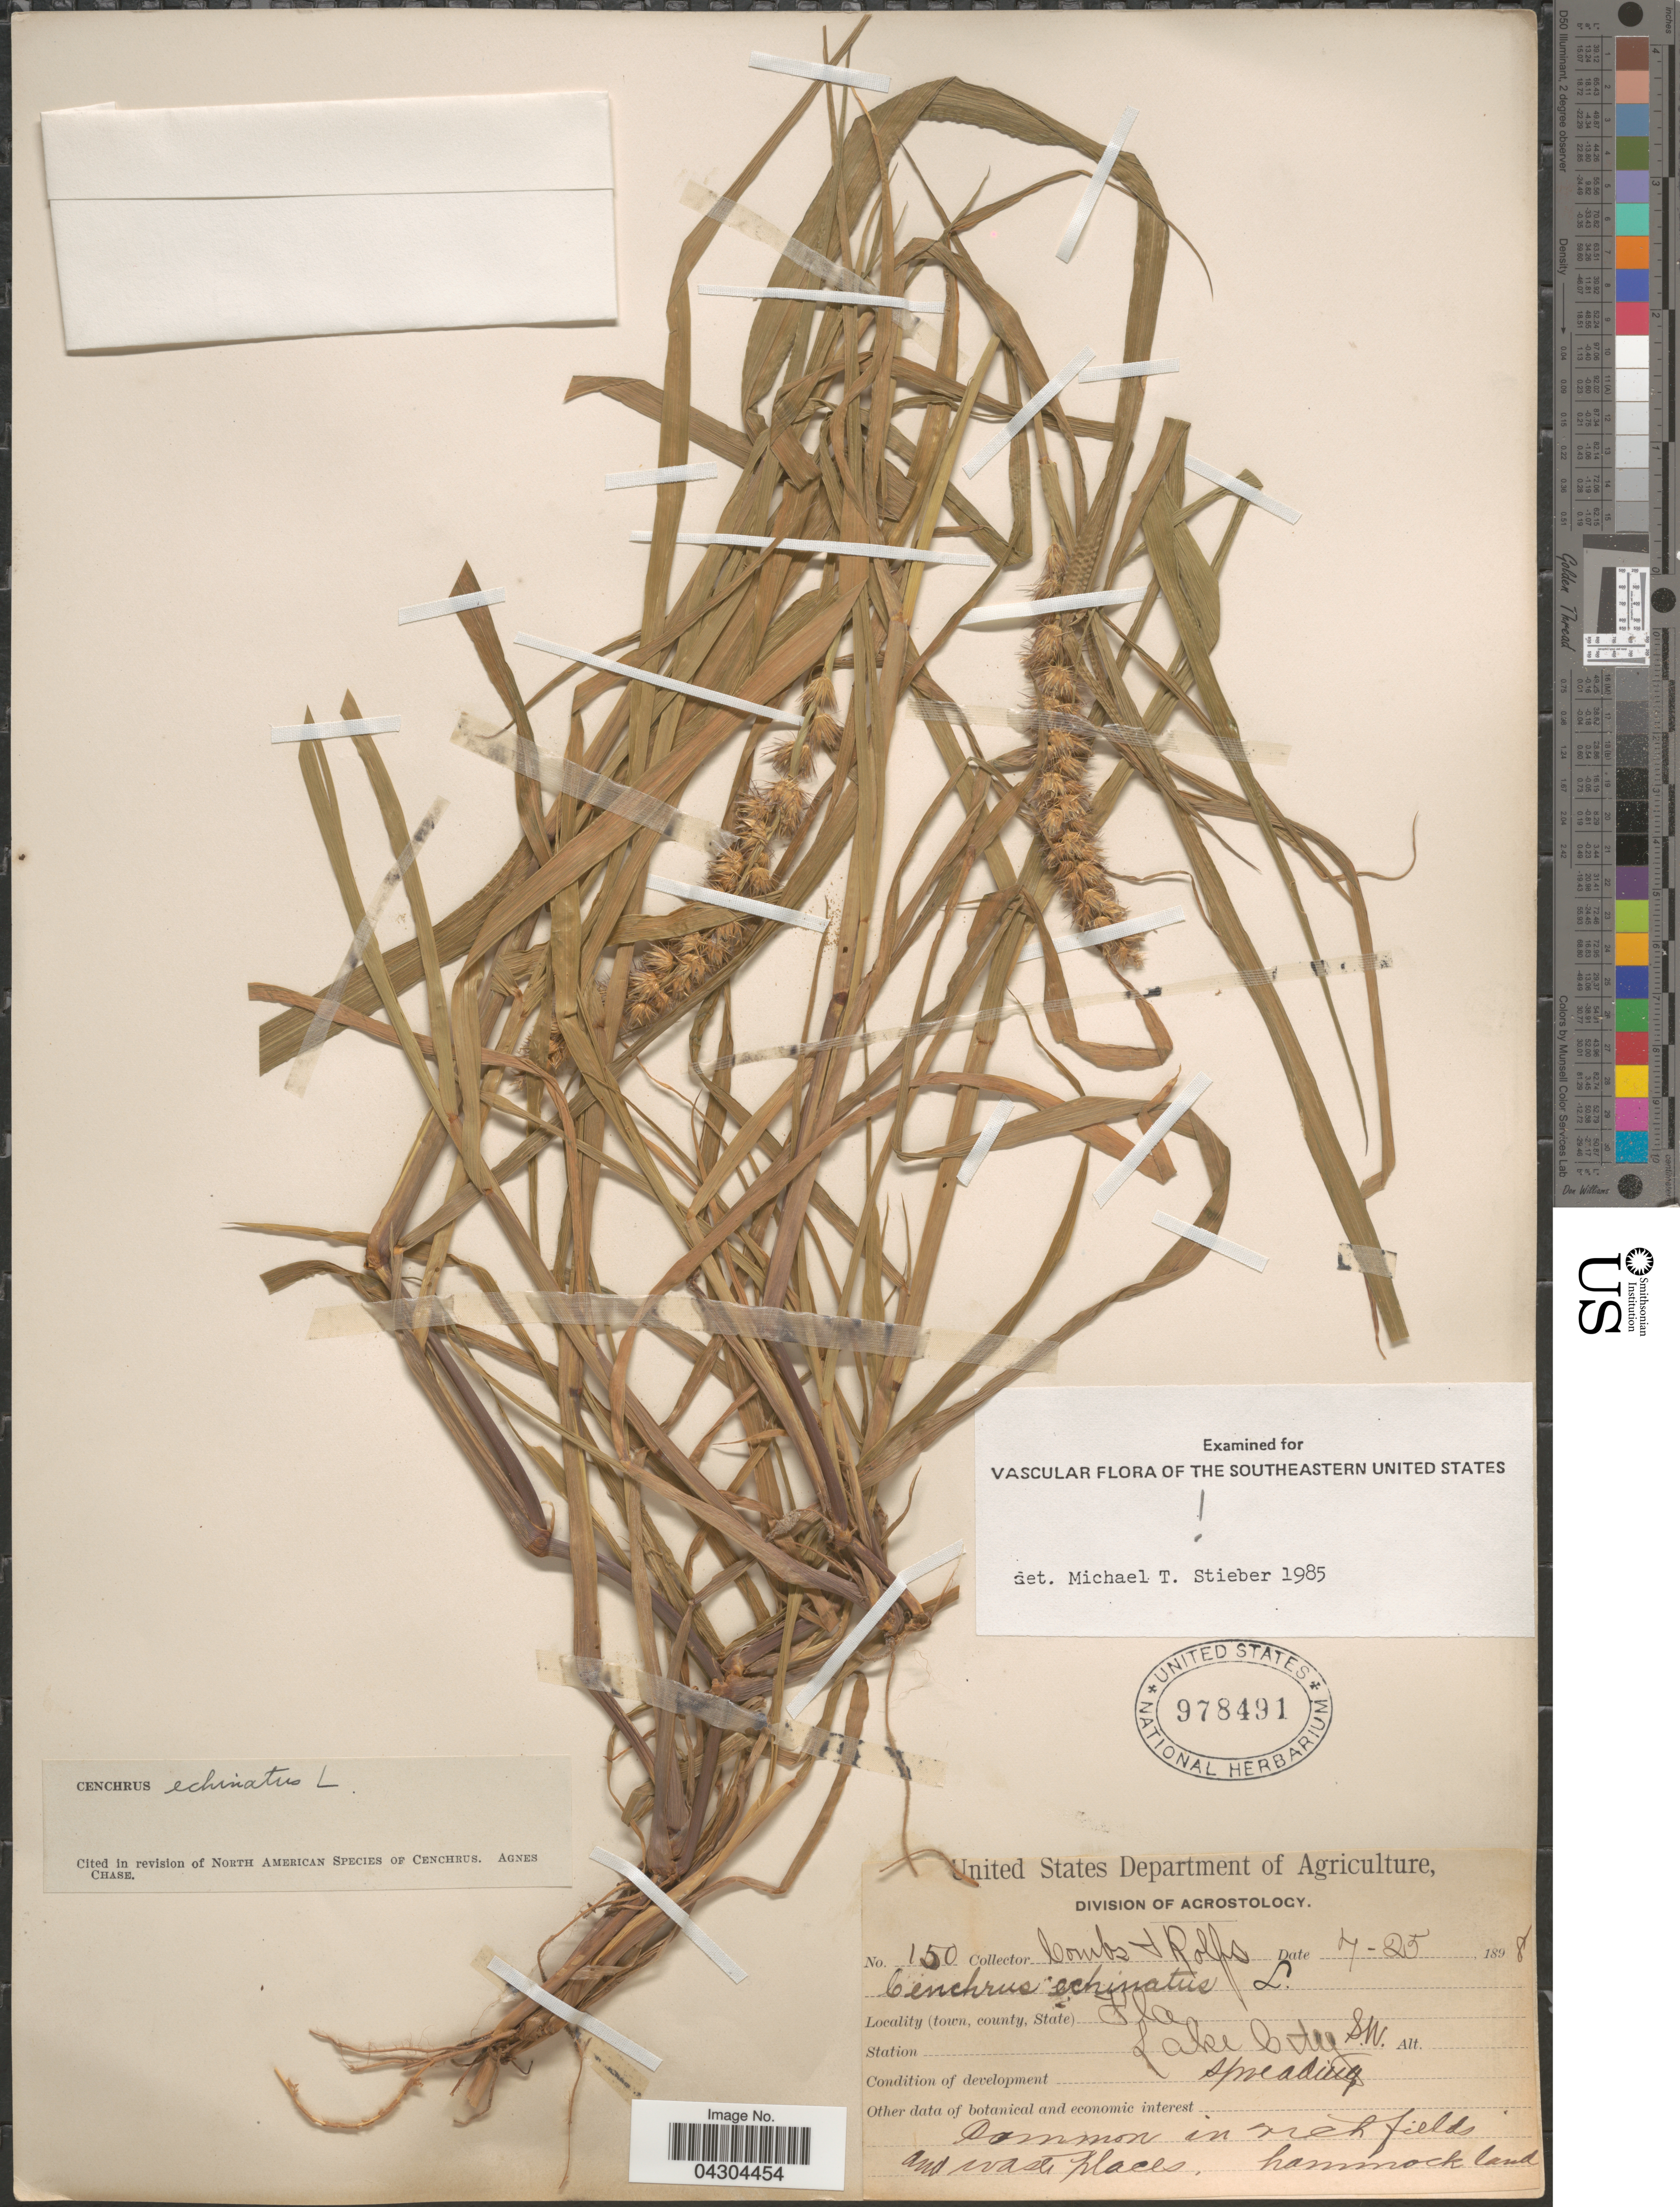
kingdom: Plantae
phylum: Tracheophyta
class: Liliopsida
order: Poales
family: Poaceae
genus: Cenchrus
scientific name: Cenchrus echinatus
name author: L.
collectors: -. Combs & Rolfs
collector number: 150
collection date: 1898-07-25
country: United States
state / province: Florida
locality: Lake City S.W.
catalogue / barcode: US 978491